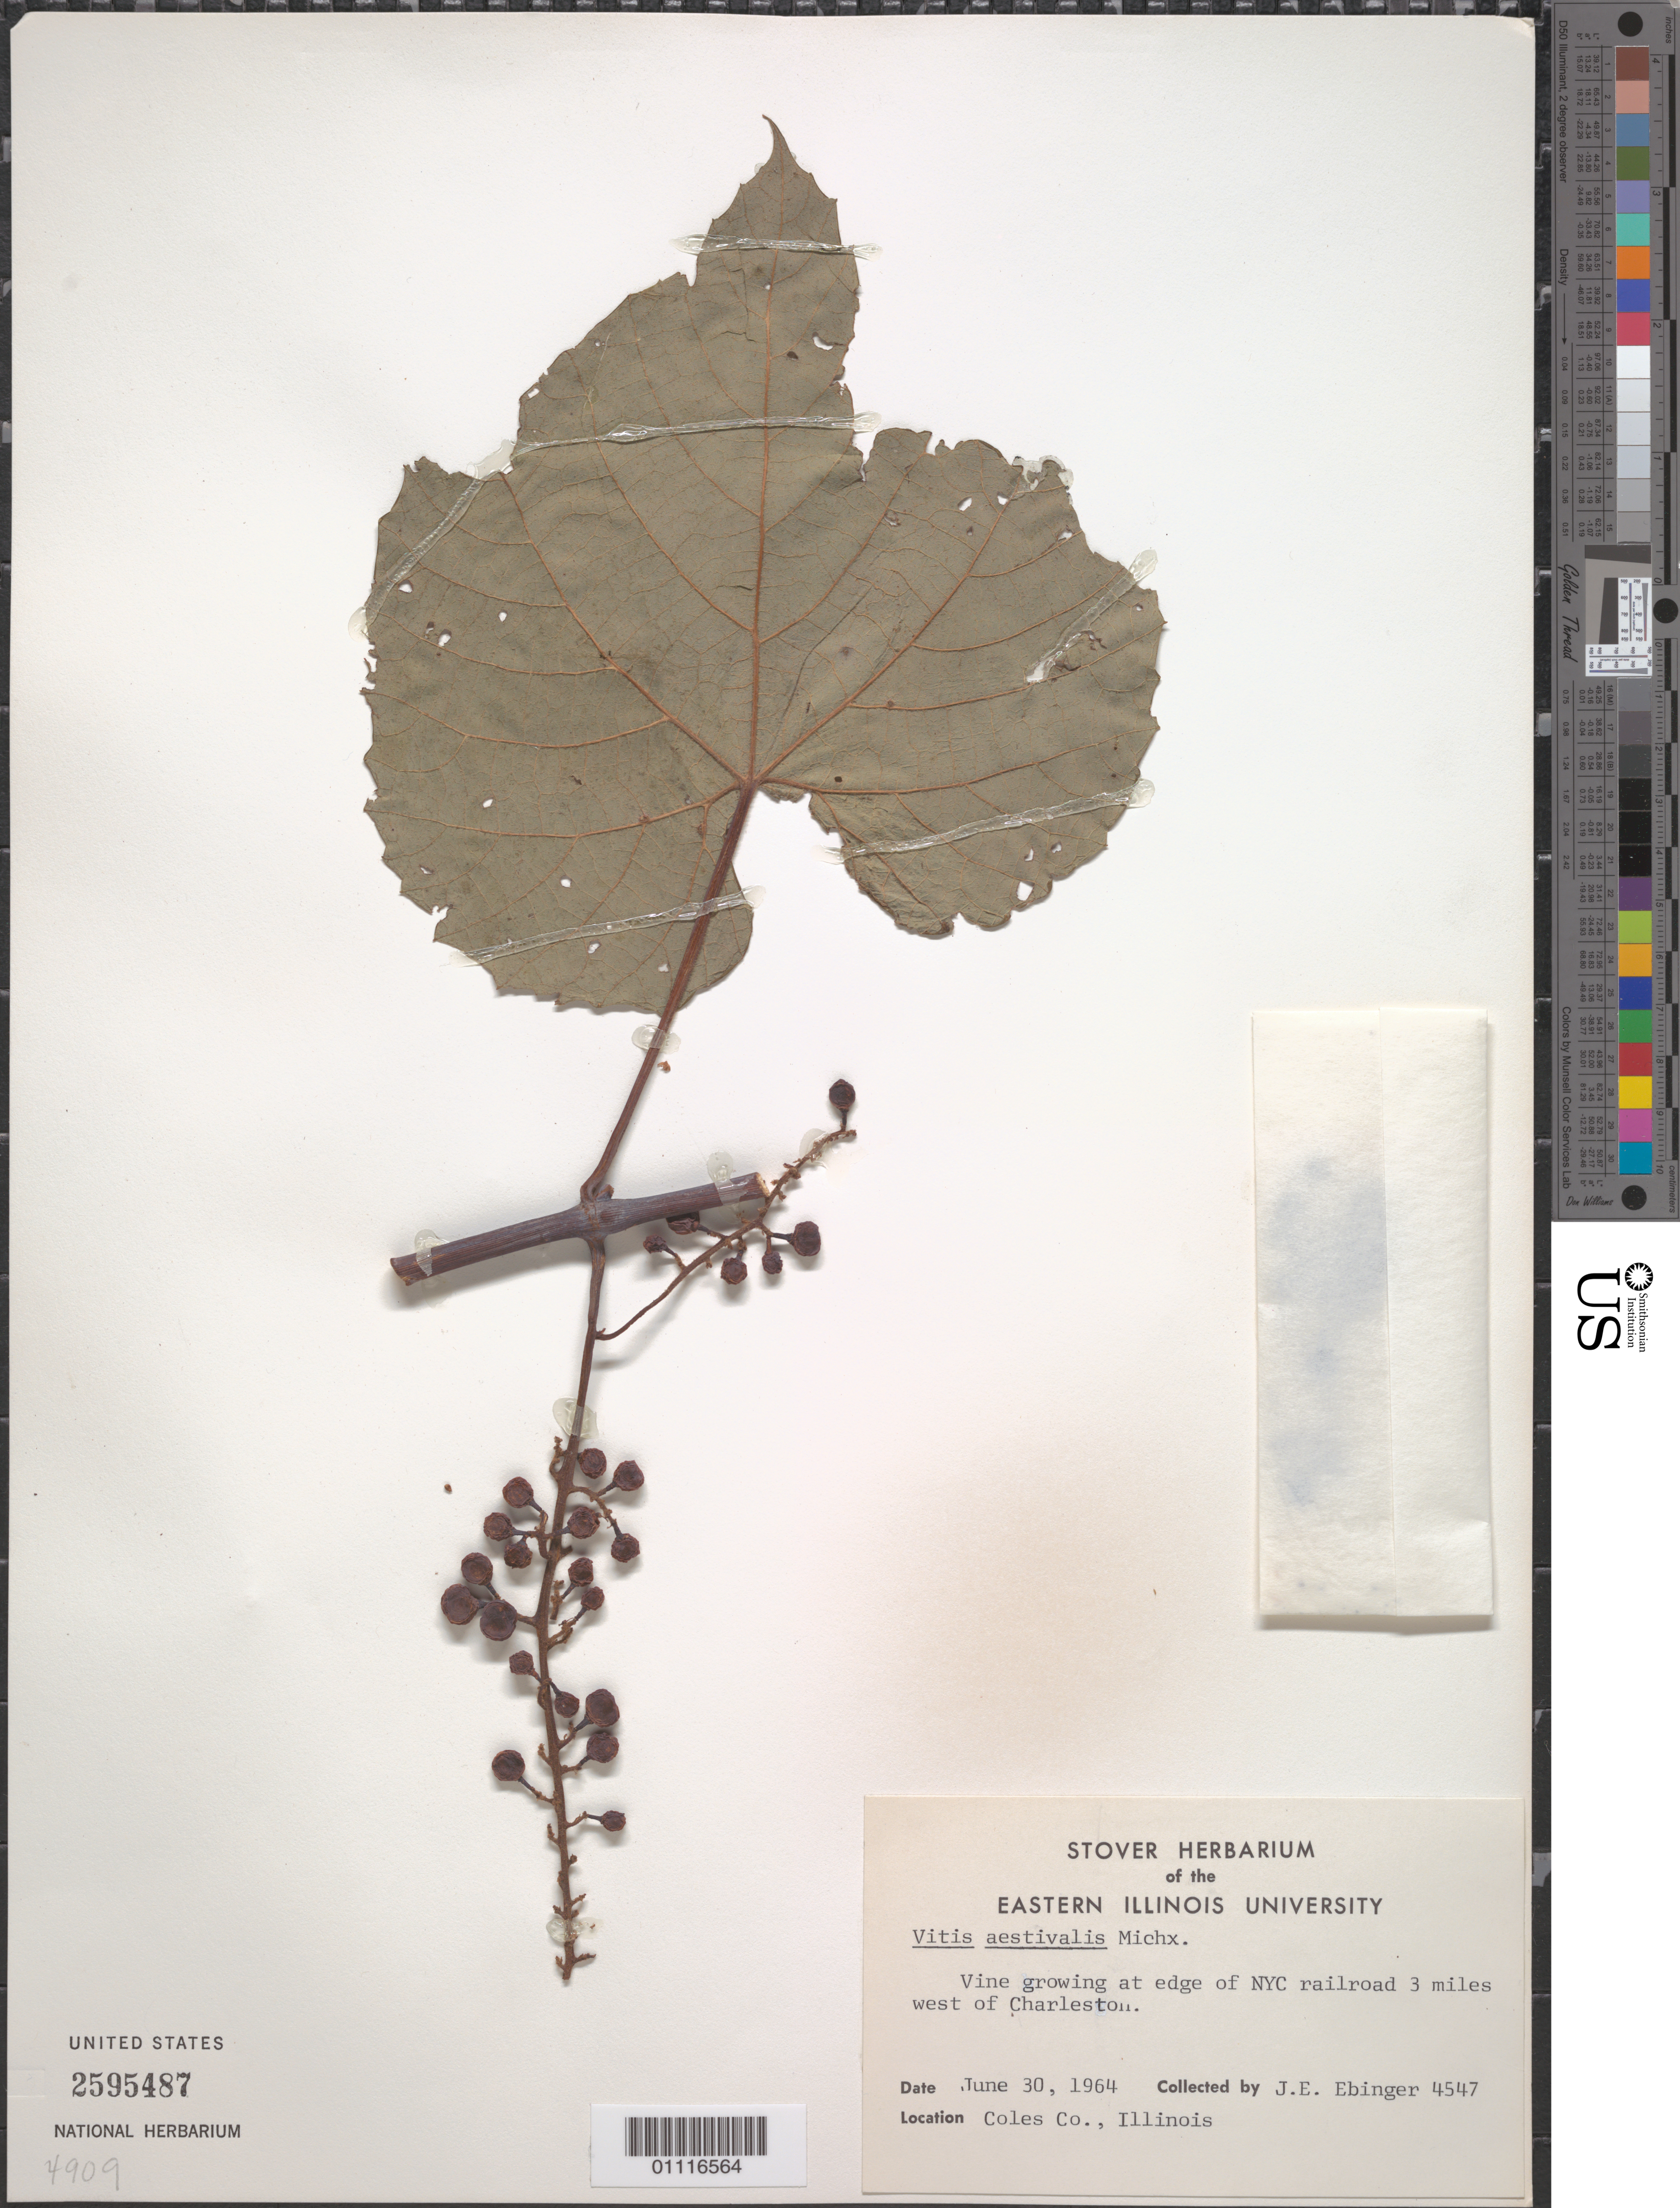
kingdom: Plantae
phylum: Tracheophyta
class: Magnoliopsida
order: Vitales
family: Vitaceae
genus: Vitis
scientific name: Vitis aestivalis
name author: Michx.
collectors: J. Ebinger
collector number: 4547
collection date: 1964-06-30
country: United States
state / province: Illinois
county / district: Coles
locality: at edge of NYC railroad 3 miles west of Charleston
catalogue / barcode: US 2595487